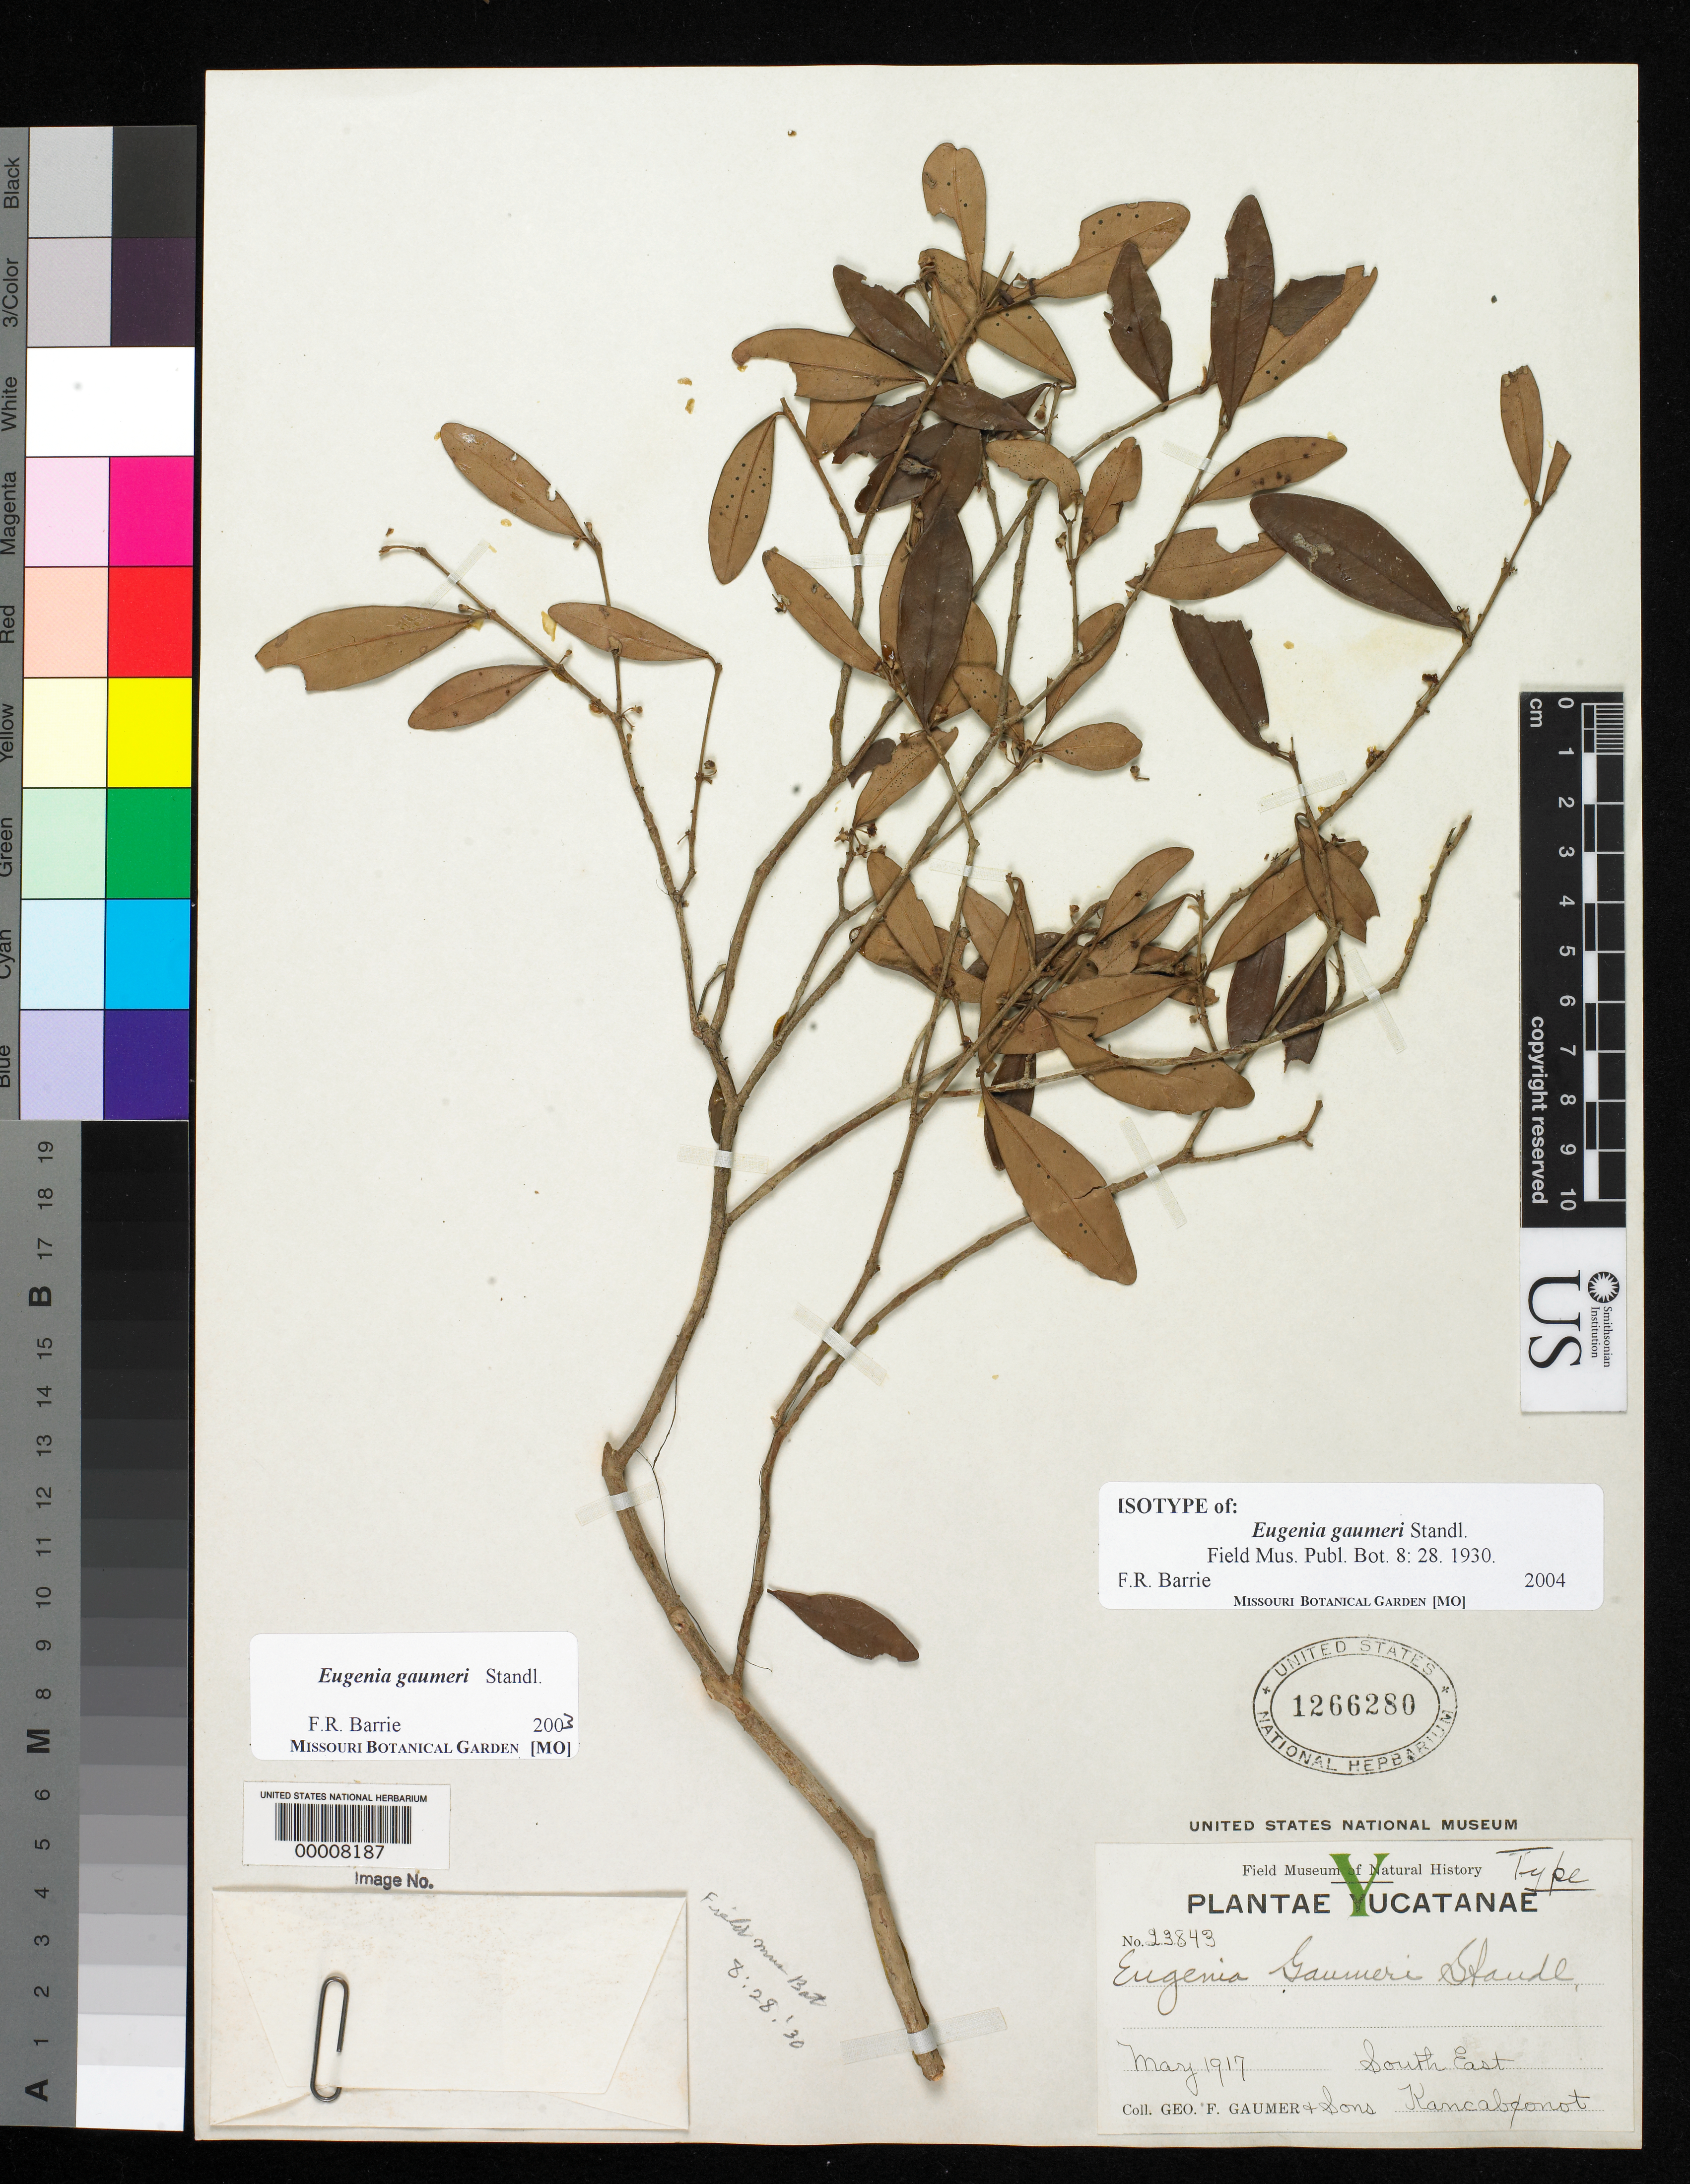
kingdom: Plantae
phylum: Tracheophyta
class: Magnoliopsida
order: Myrtales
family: Myrtaceae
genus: Eugenia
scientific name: Eugenia gaumeri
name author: Standl.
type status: Isotype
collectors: G. F. Gaumer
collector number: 23843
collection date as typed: May 1917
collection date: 1917-05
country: Mexico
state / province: Yucatán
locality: Kancabtsonot.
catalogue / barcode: US 1266280